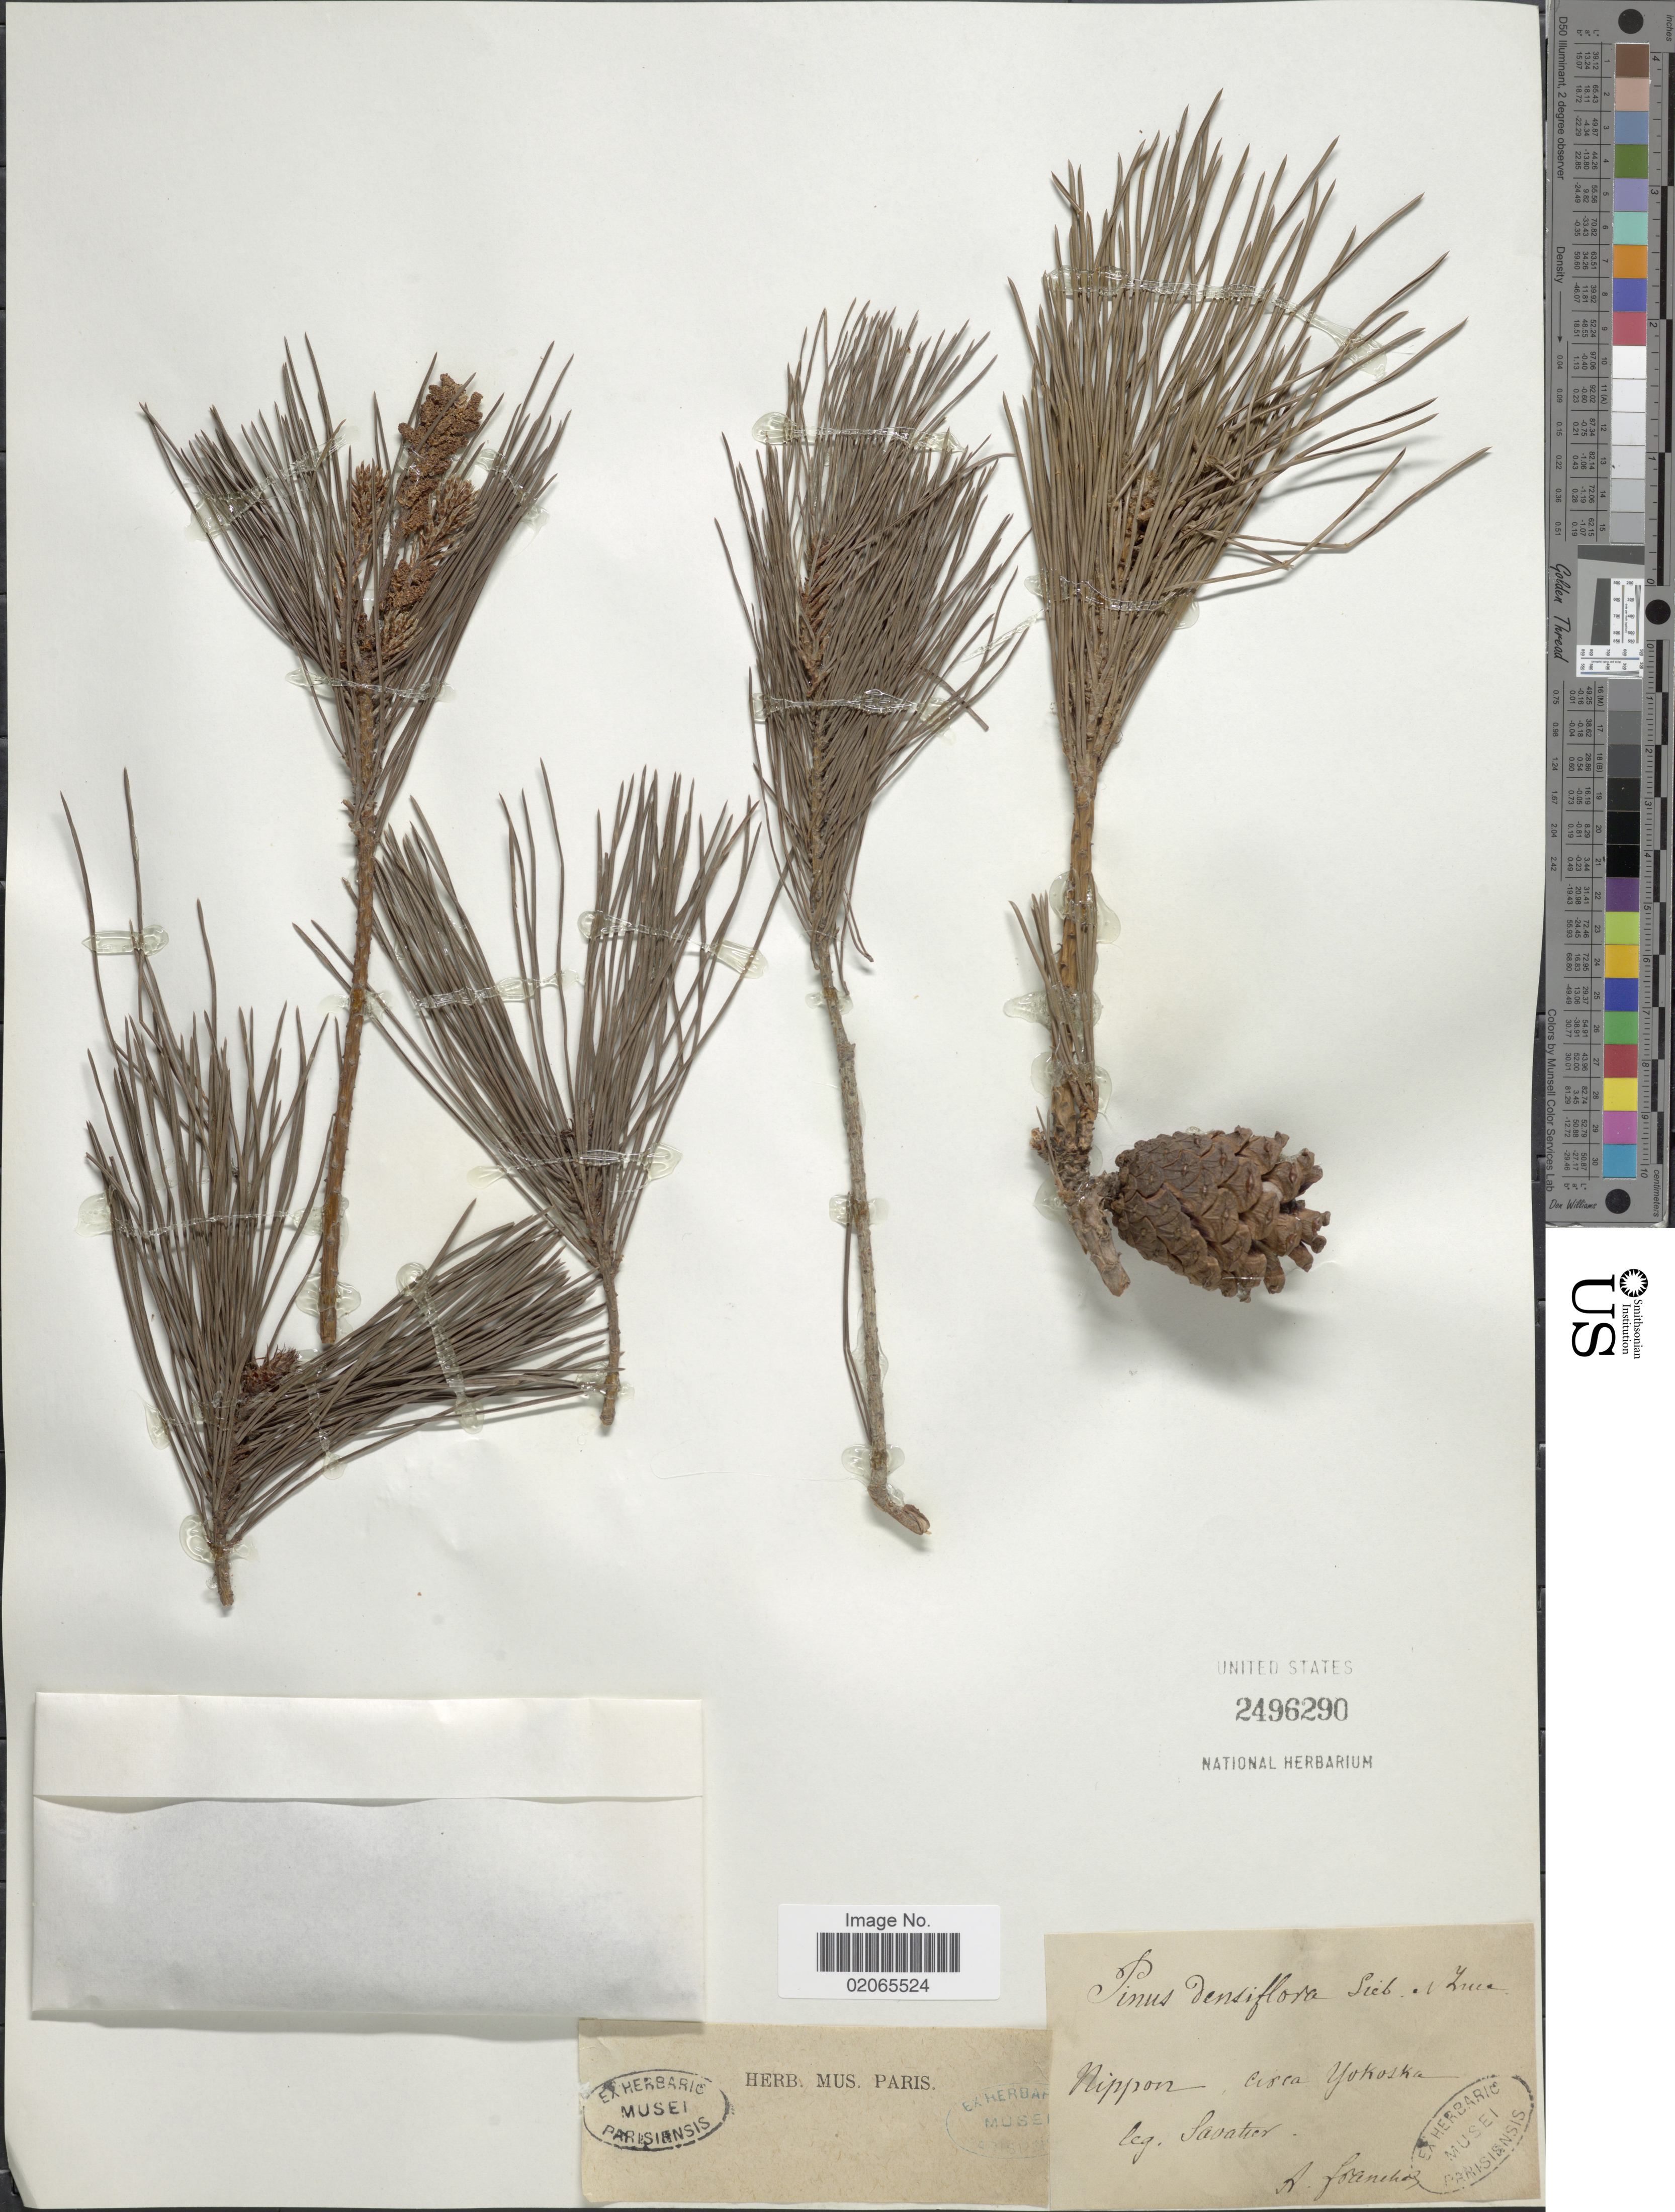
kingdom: Plantae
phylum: Tracheophyta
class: Pinopsida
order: Pinales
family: Pinaceae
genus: Pinus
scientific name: Pinus densiflora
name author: Siebold & Zucc.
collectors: Savatier & A. R. Franchet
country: Japan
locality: Nippon, cerca Yokoska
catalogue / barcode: US 2496290